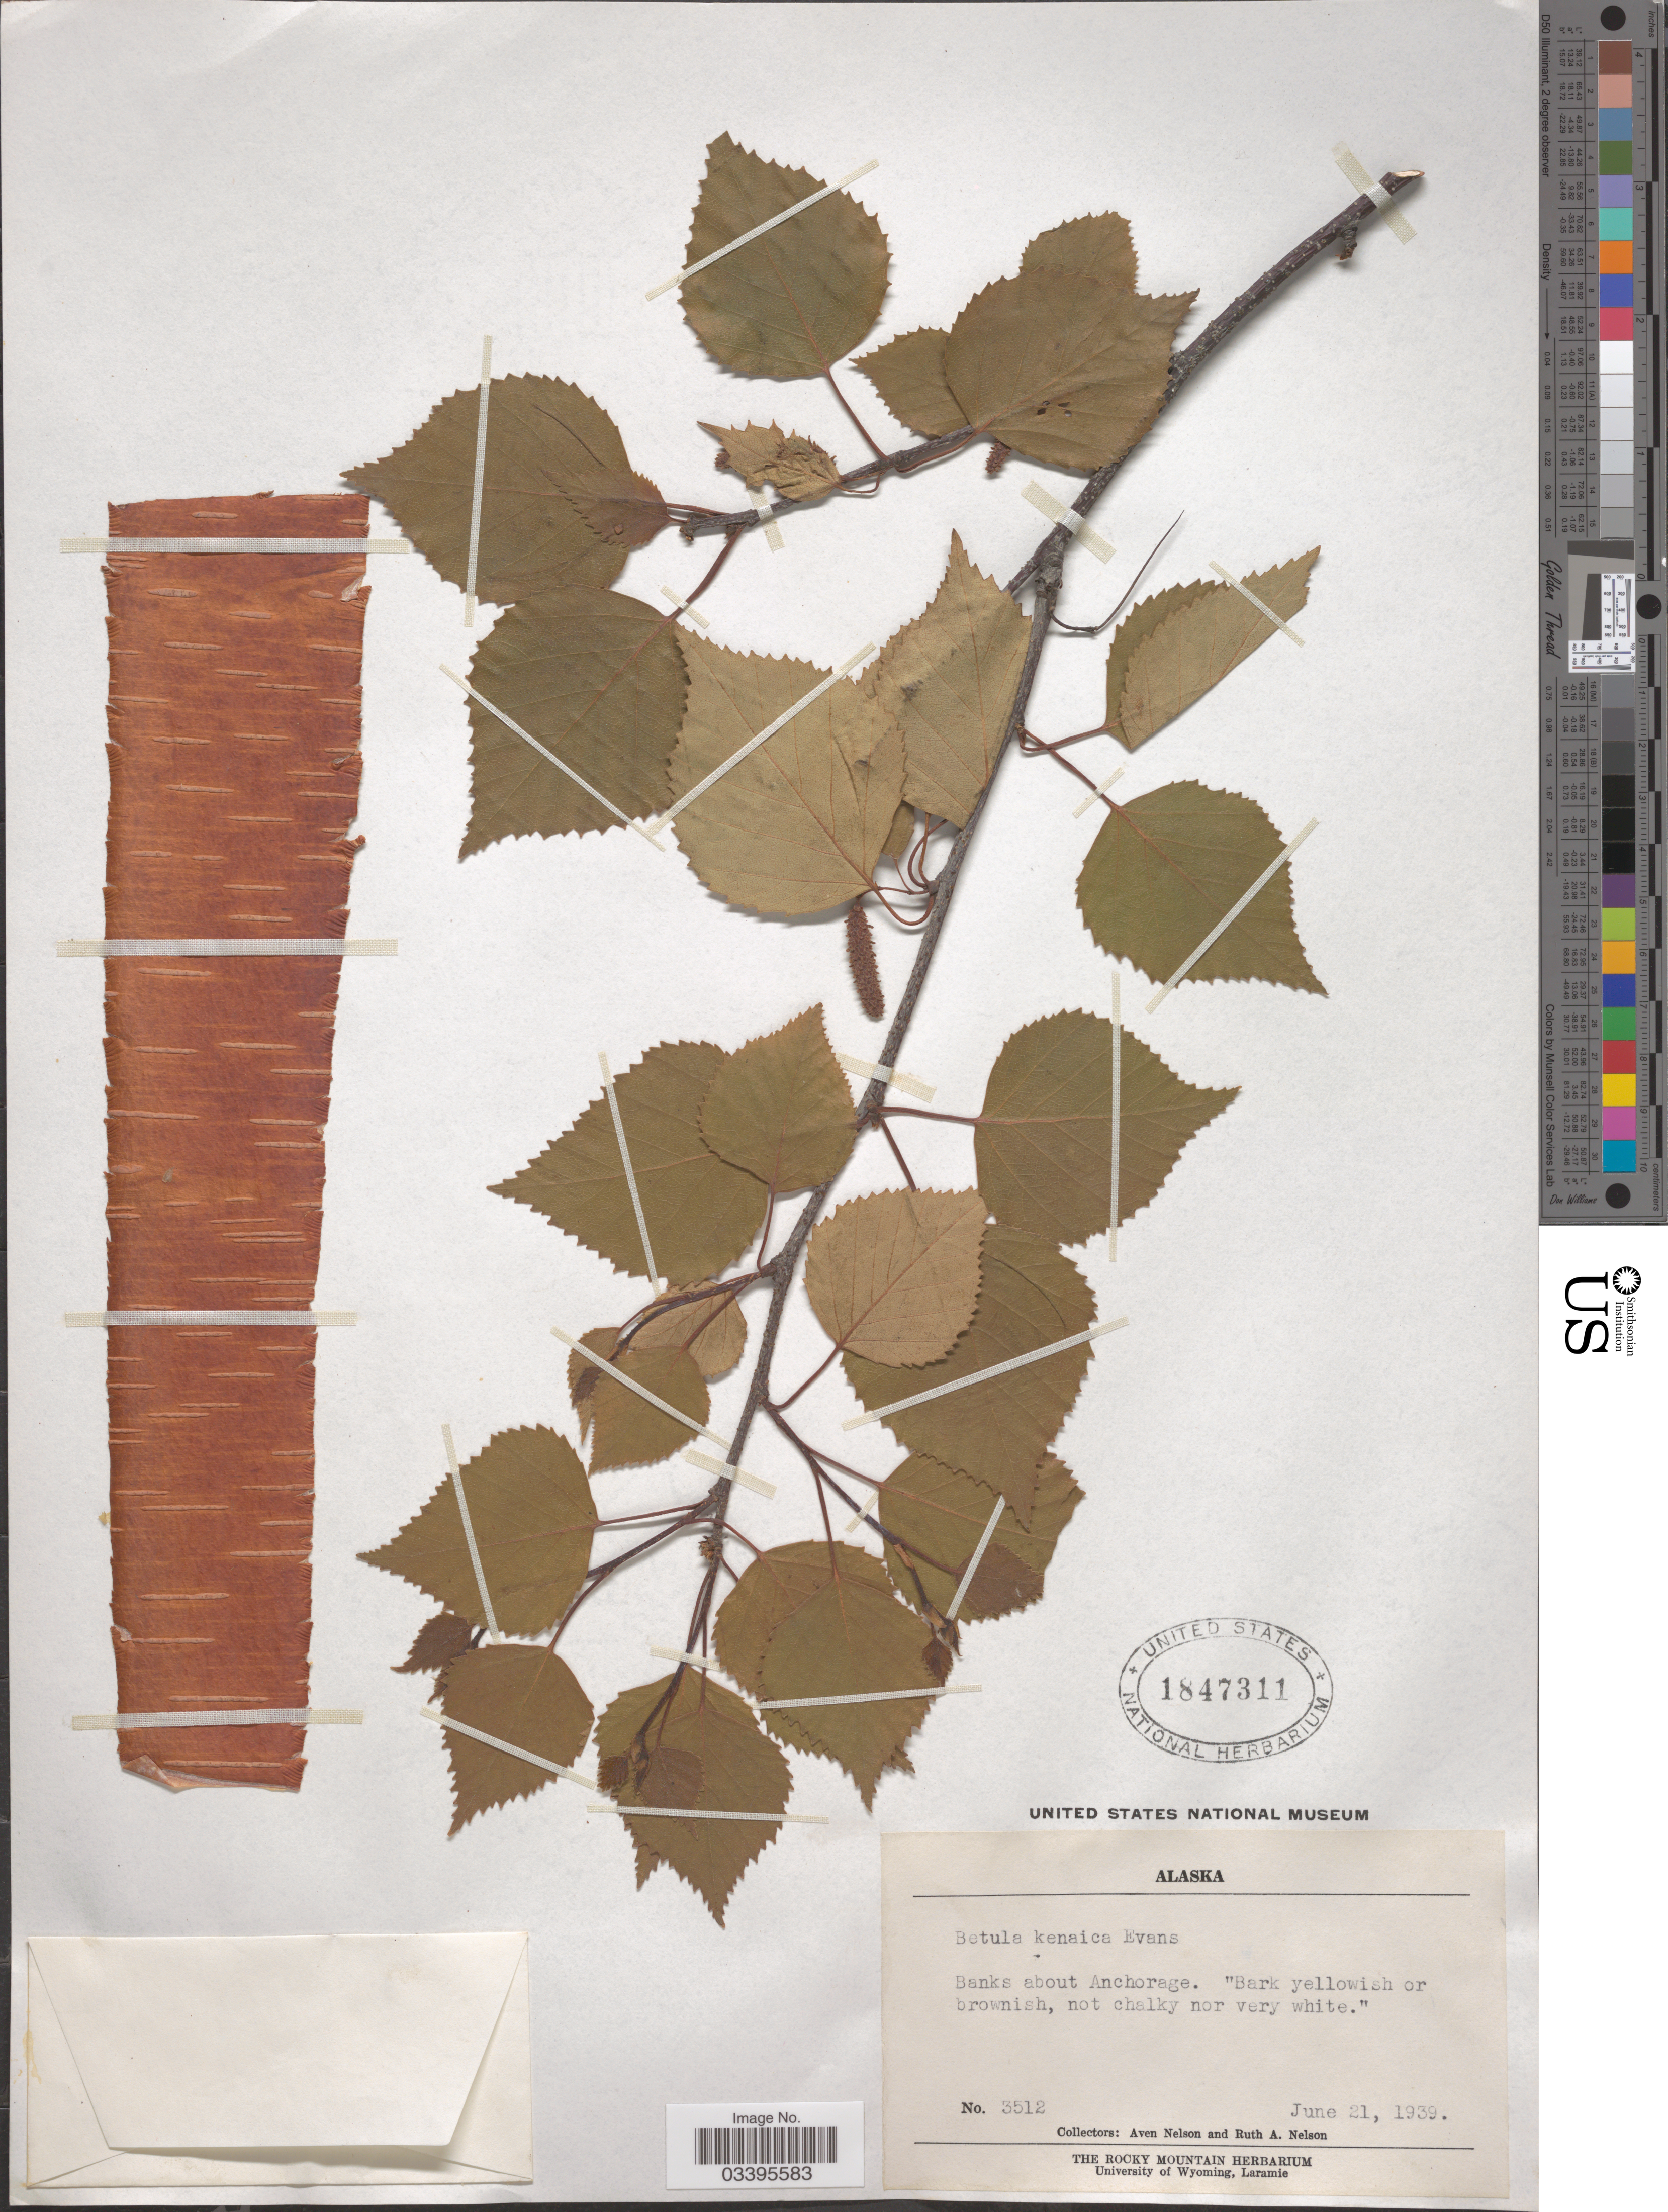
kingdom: Plantae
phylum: Tracheophyta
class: Magnoliopsida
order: Fagales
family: Betulaceae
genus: Betula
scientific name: Betula kenaica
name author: W.H. Evans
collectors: A. Nelson & R. A. Nelson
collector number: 3512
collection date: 1939-06-21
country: United States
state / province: Alaska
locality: Banks about Anchorage.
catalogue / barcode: US 1847311